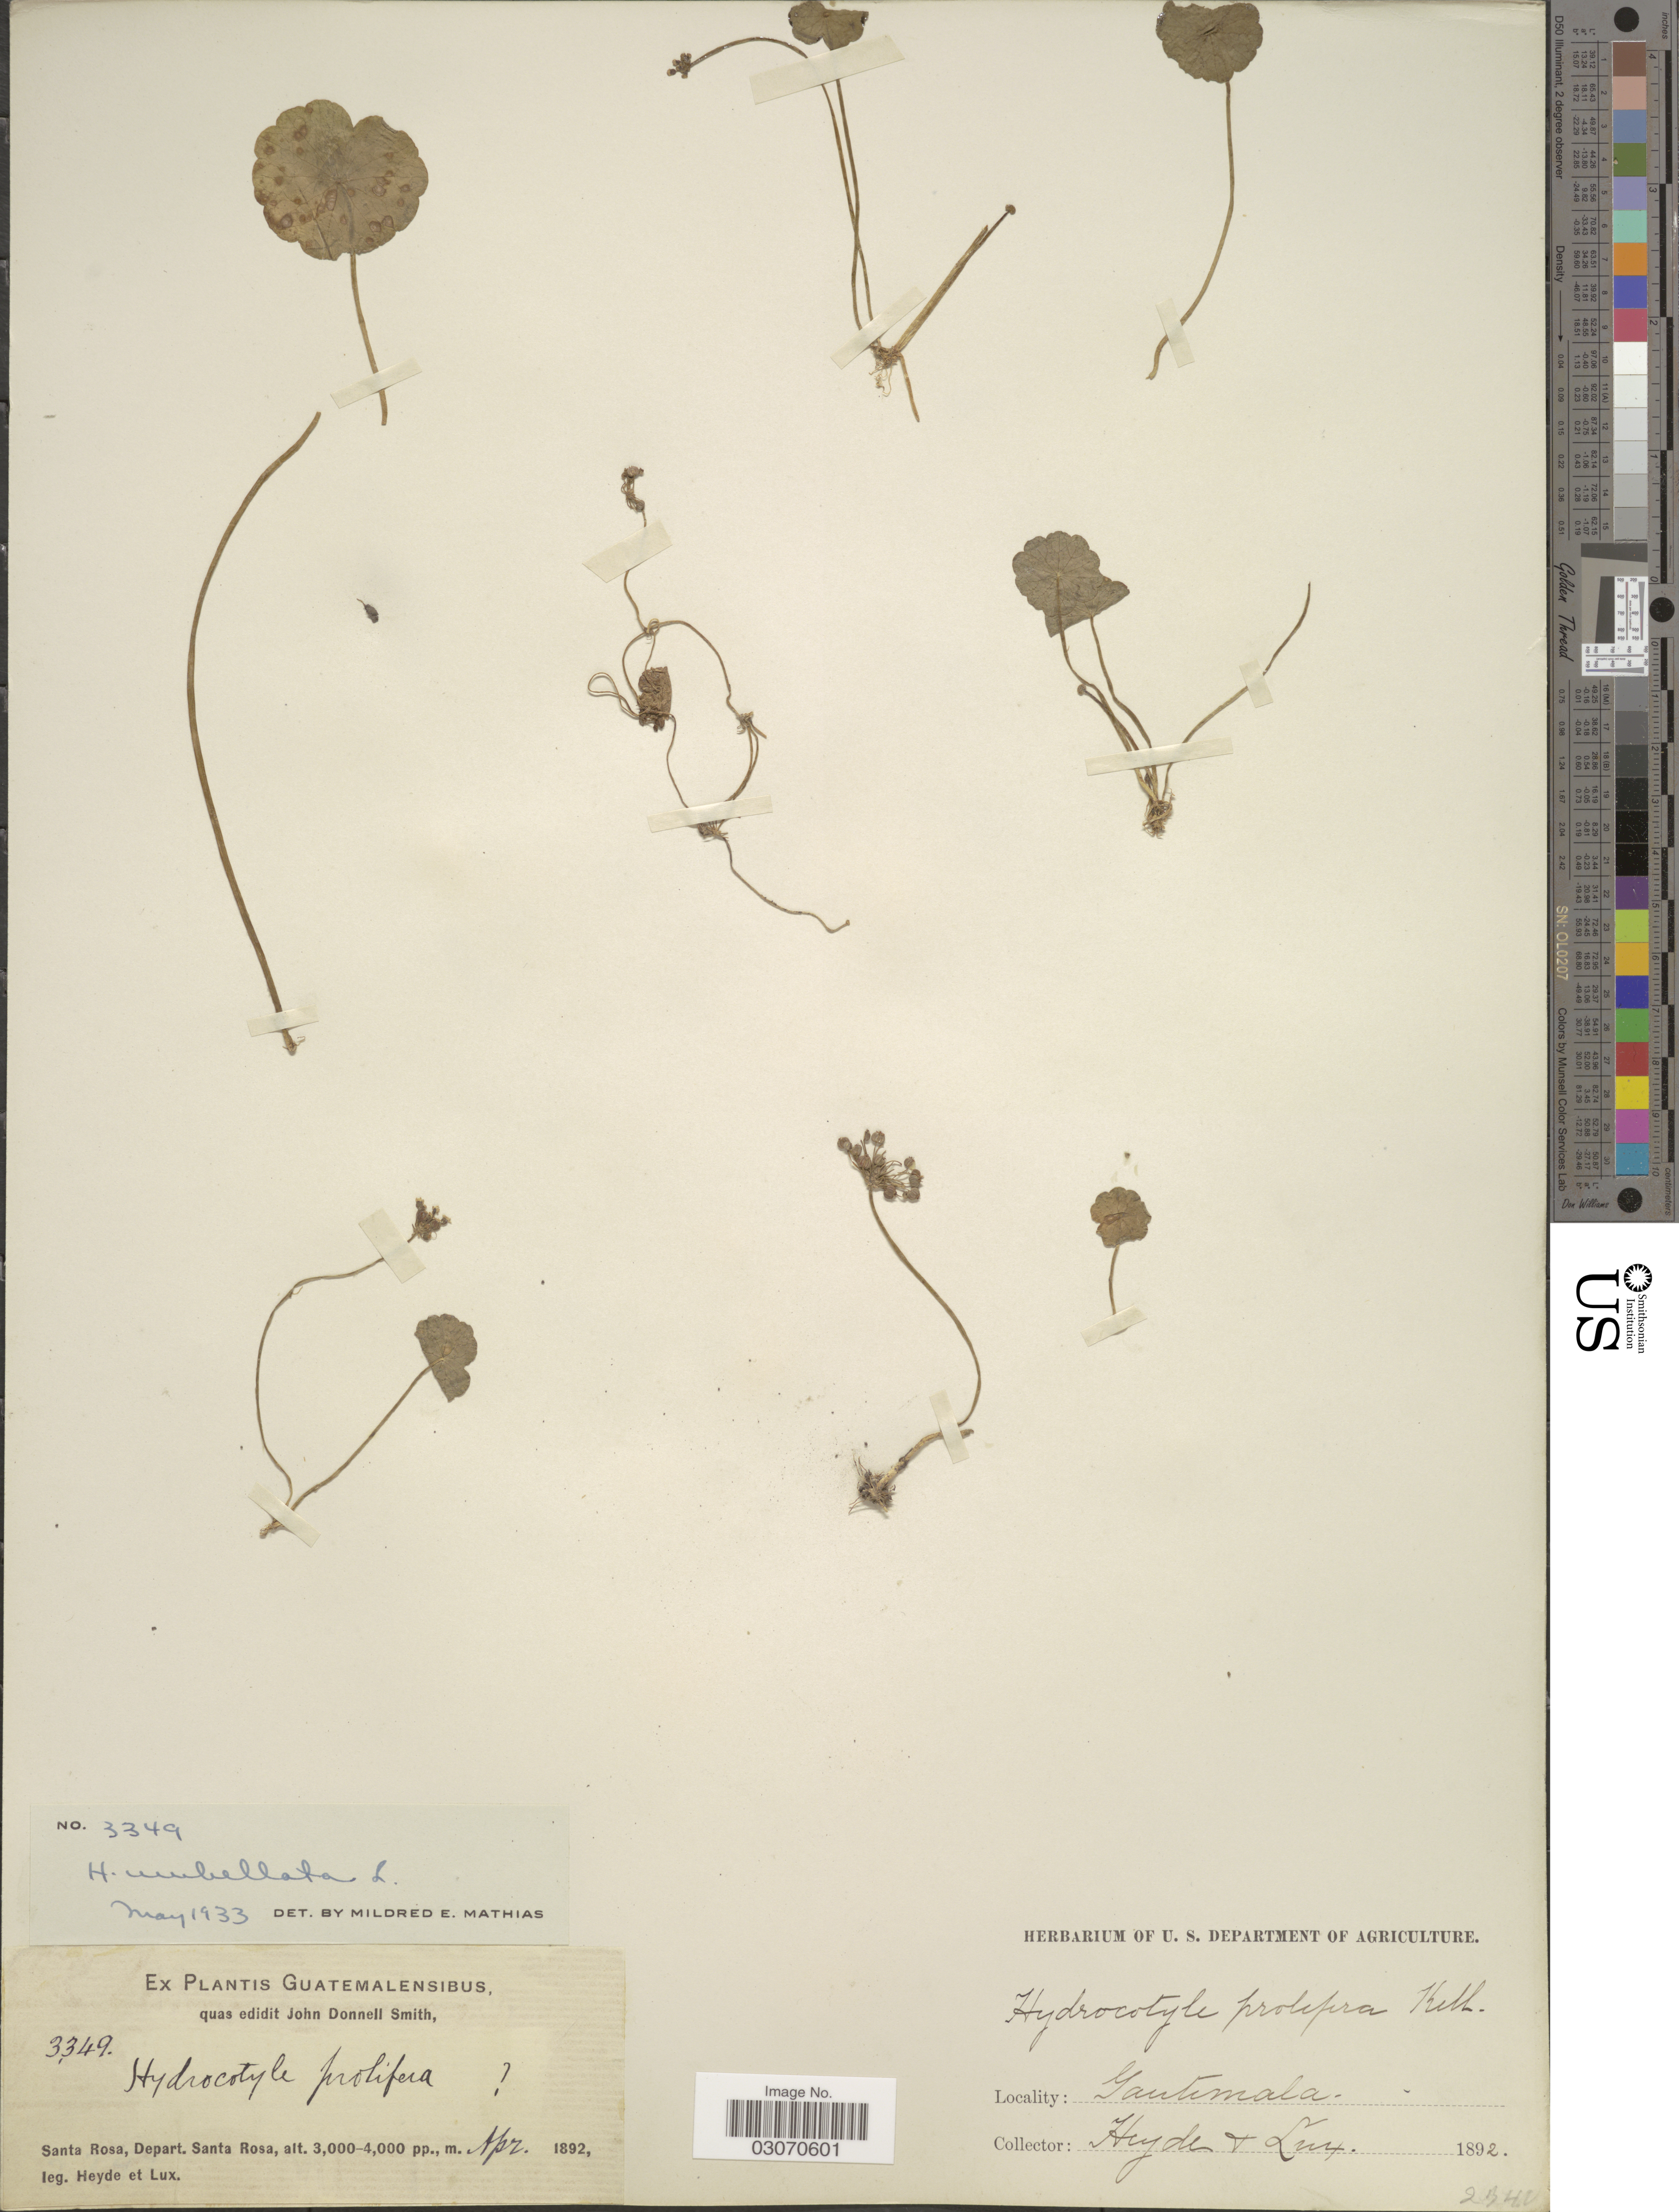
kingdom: Plantae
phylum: Tracheophyta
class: Magnoliopsida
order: Apiales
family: Araliaceae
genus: Hydrocotyle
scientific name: Hydrocotyle umbellata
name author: L.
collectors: Heyde & Lux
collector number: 3349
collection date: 1892-04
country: Guatemala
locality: Santa Rosa, Depart. Santa Rosa.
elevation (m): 914